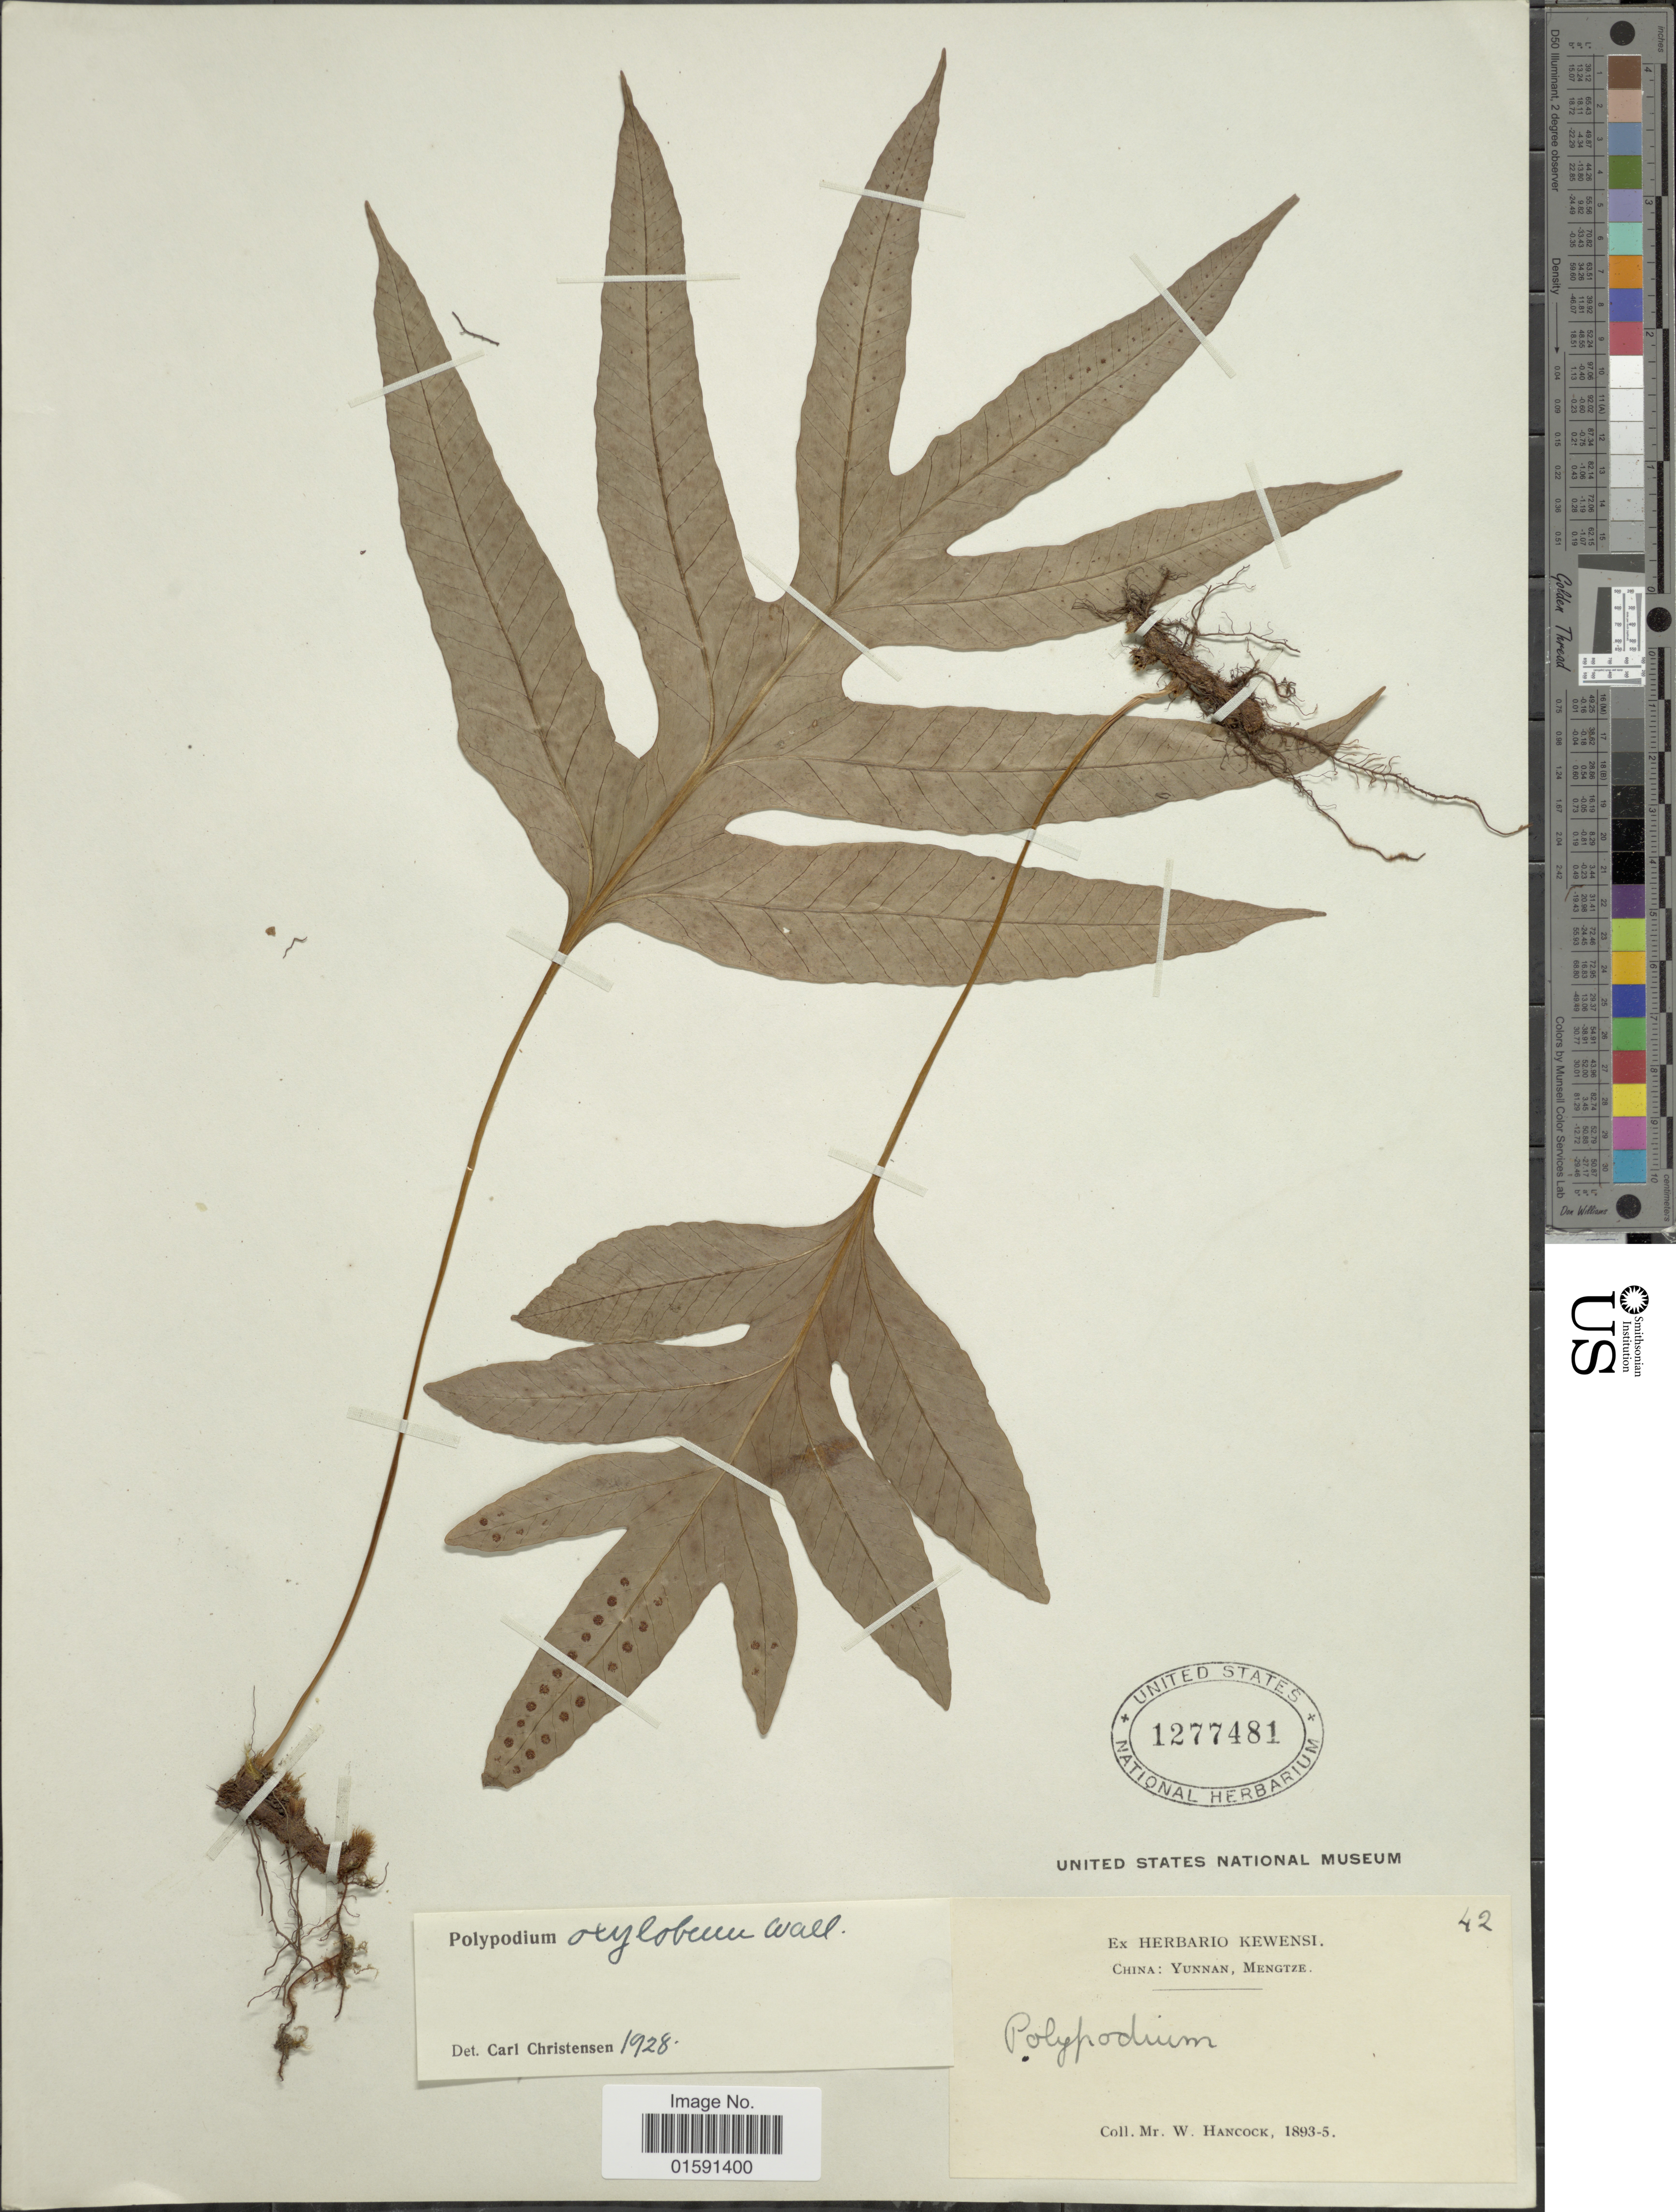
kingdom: Plantae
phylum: Tracheophyta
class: Polypodiopsida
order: Polypodiales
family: Polypodiaceae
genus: Selliguea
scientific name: Selliguea oxyloba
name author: (Wall. ex Kunze) Fraser-Jenk.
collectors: W. Hancock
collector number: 42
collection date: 1893/1895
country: China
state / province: Yunnan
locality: Mengtze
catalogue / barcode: US 1277481